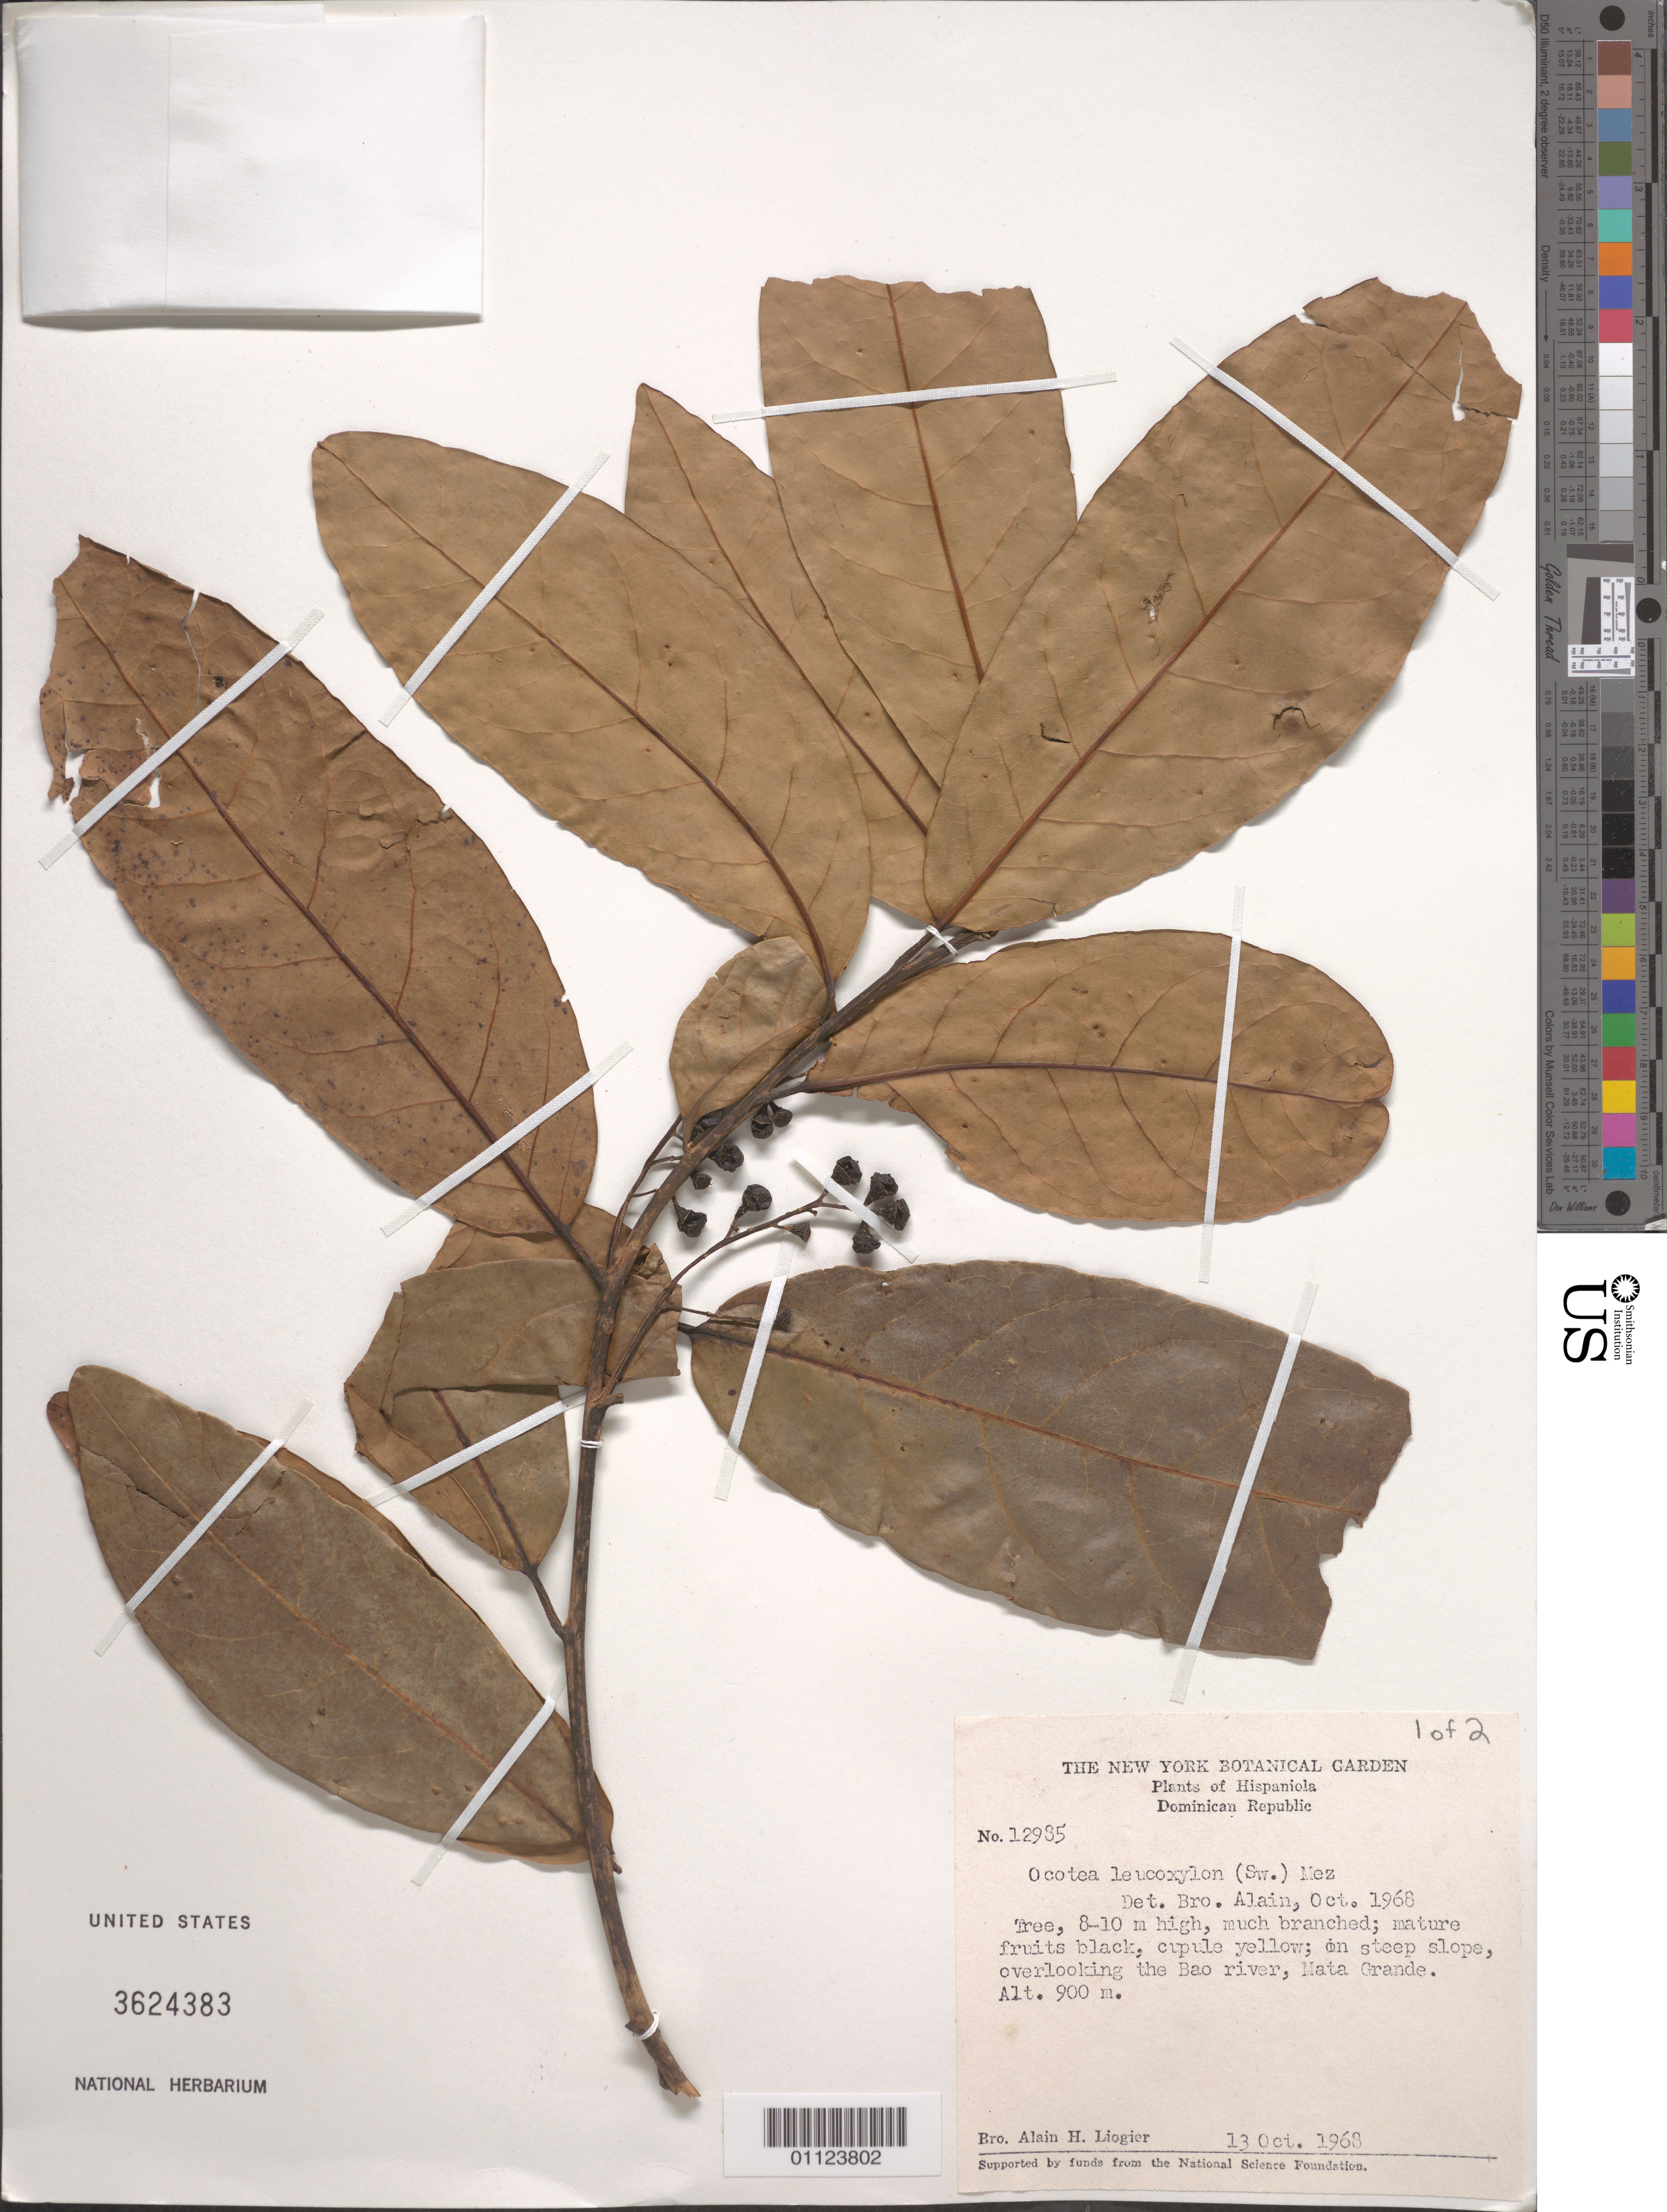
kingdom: Plantae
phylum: Tracheophyta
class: Magnoliopsida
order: Laurales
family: Lauraceae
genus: Ocotea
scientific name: Ocotea leucoxylon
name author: (Sw.) Laness.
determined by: Liogier, Alain H.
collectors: A. H. Liogier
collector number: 12985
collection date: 1968-10-13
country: Dominican Republic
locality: Mata Grande, Bao River.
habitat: On steep slope overlooking river.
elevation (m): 900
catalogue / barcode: US 3624383